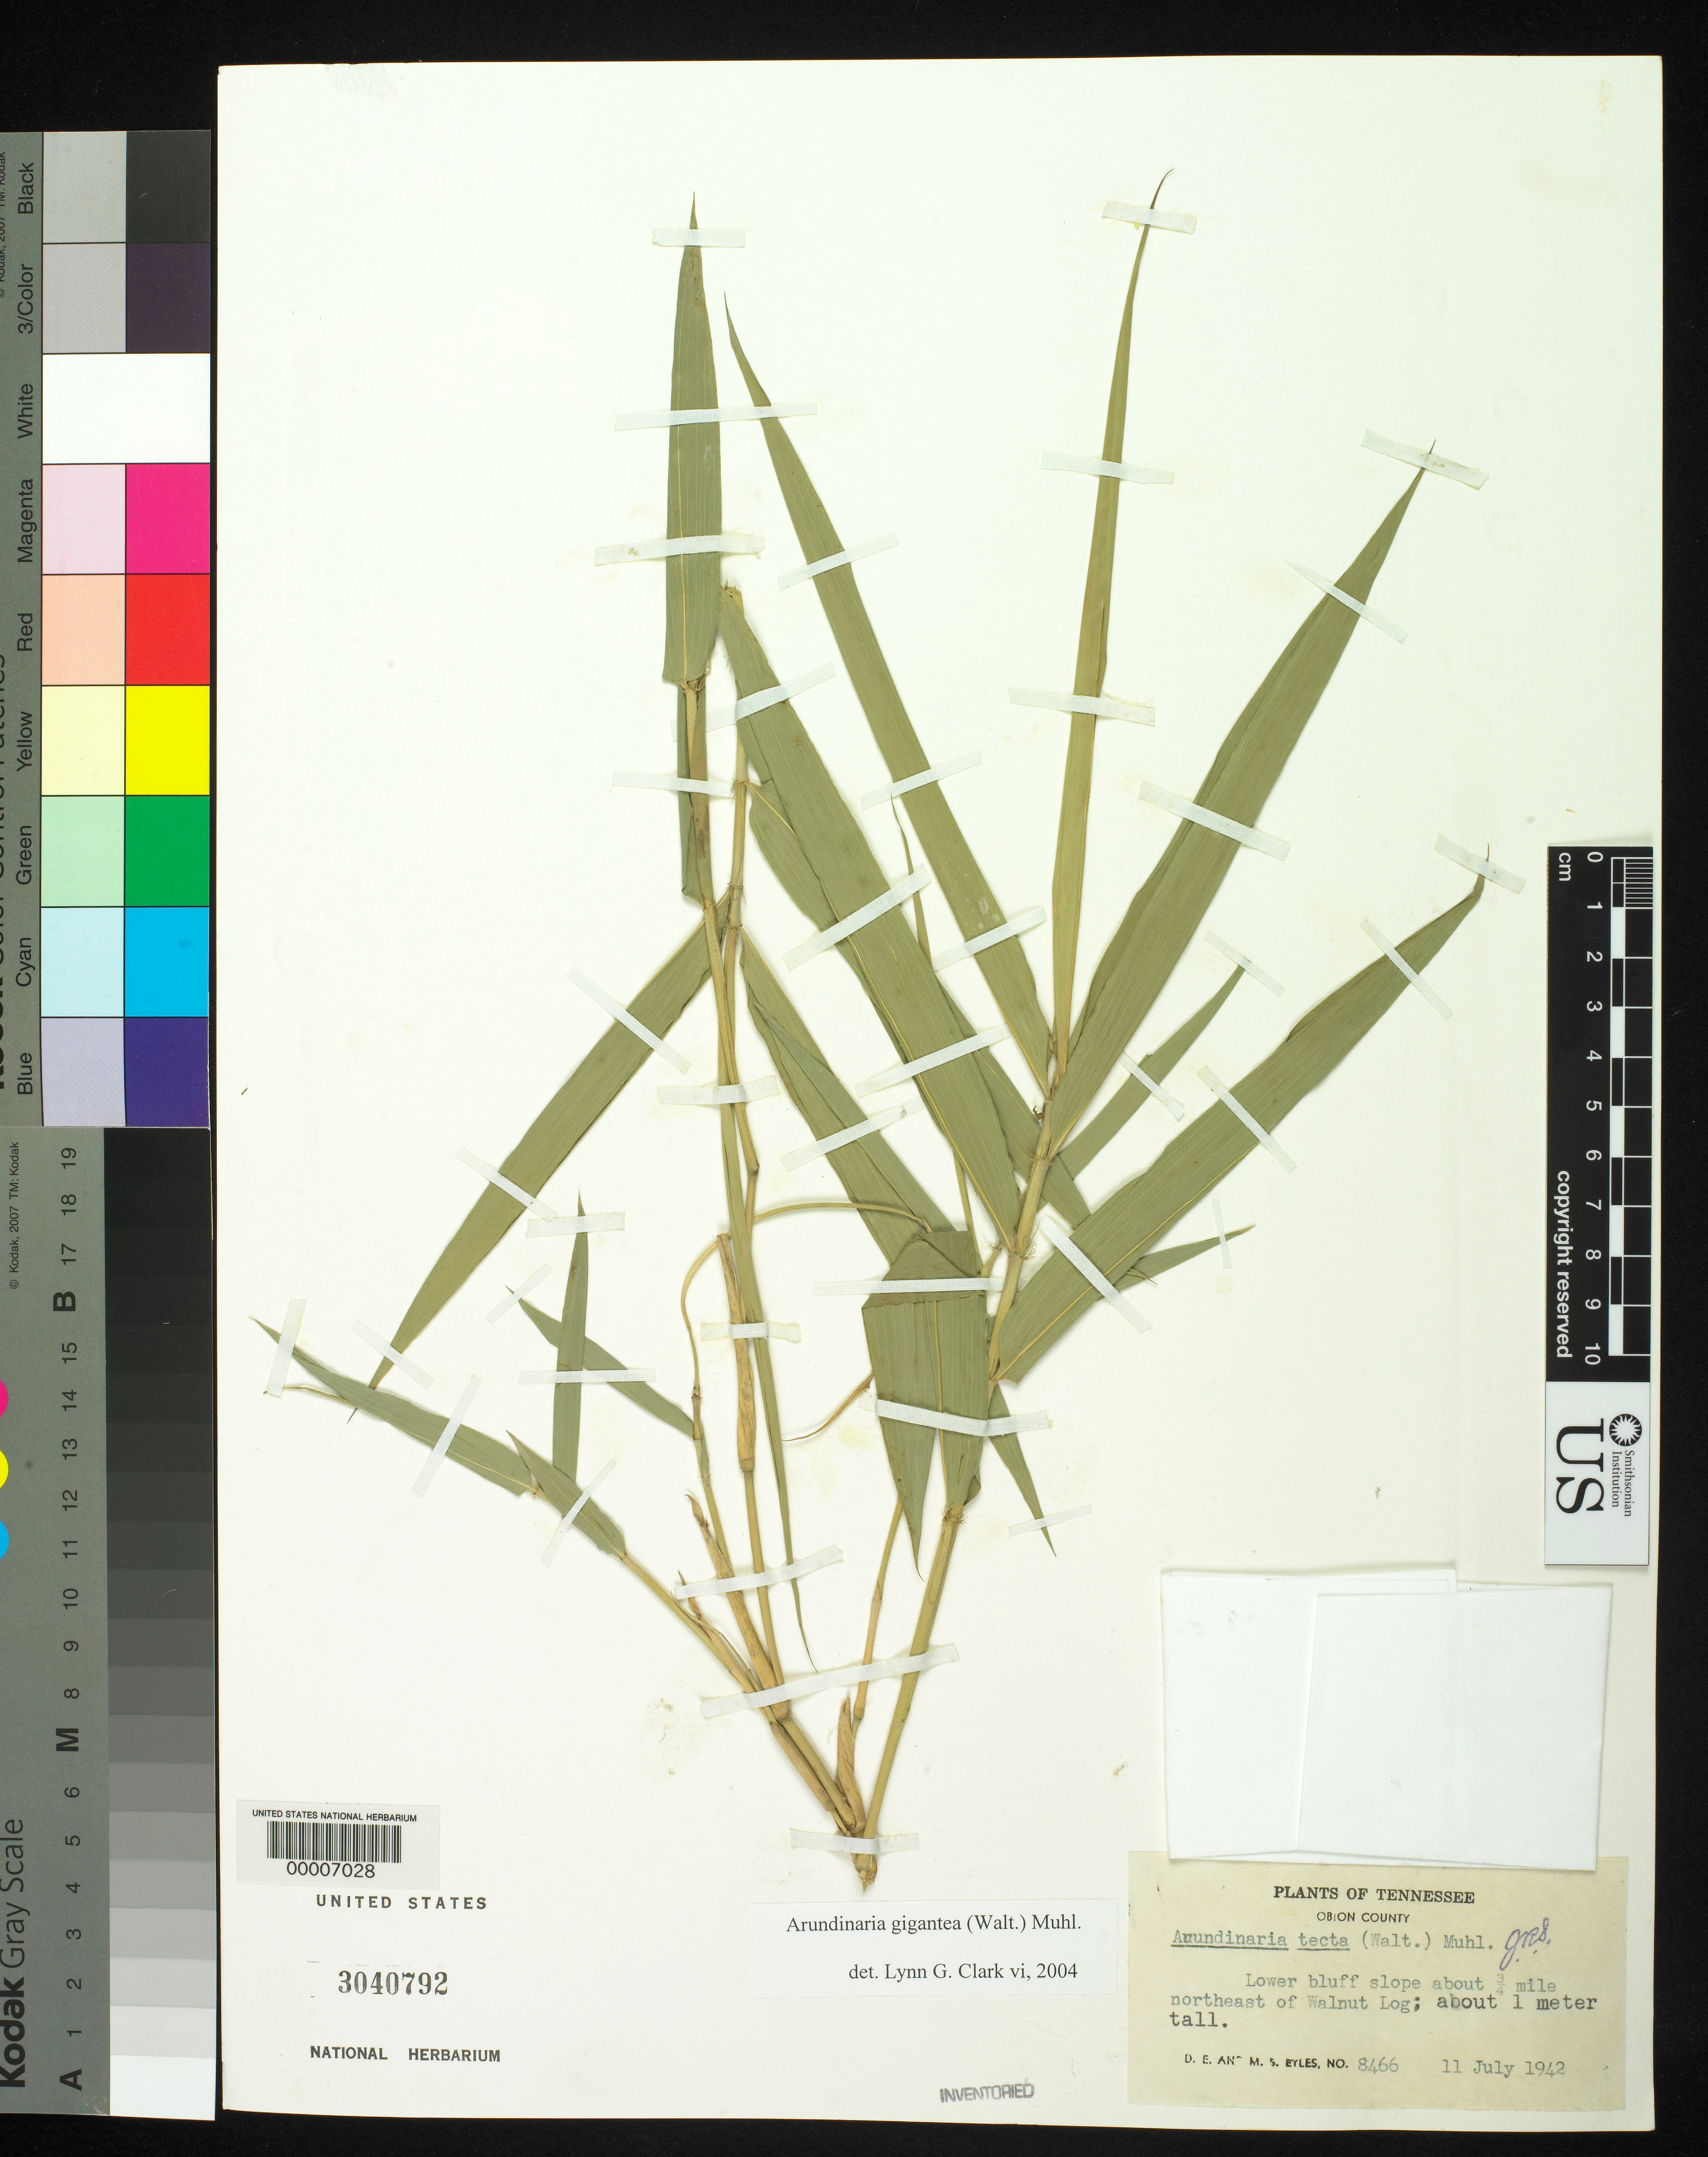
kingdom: Plantae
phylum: Tracheophyta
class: Liliopsida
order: Poales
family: Poaceae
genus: Arundinaria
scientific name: Arundinaria gigantea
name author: (Walter) Muhl.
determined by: Clark, Lynn G., (ISC), Iowa State University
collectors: M. Eyles & D. Eyles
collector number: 8466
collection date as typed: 11 Jul 1942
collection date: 1942-07-11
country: United States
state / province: Tennessee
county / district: Obion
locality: Walnut log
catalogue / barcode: US 3040792